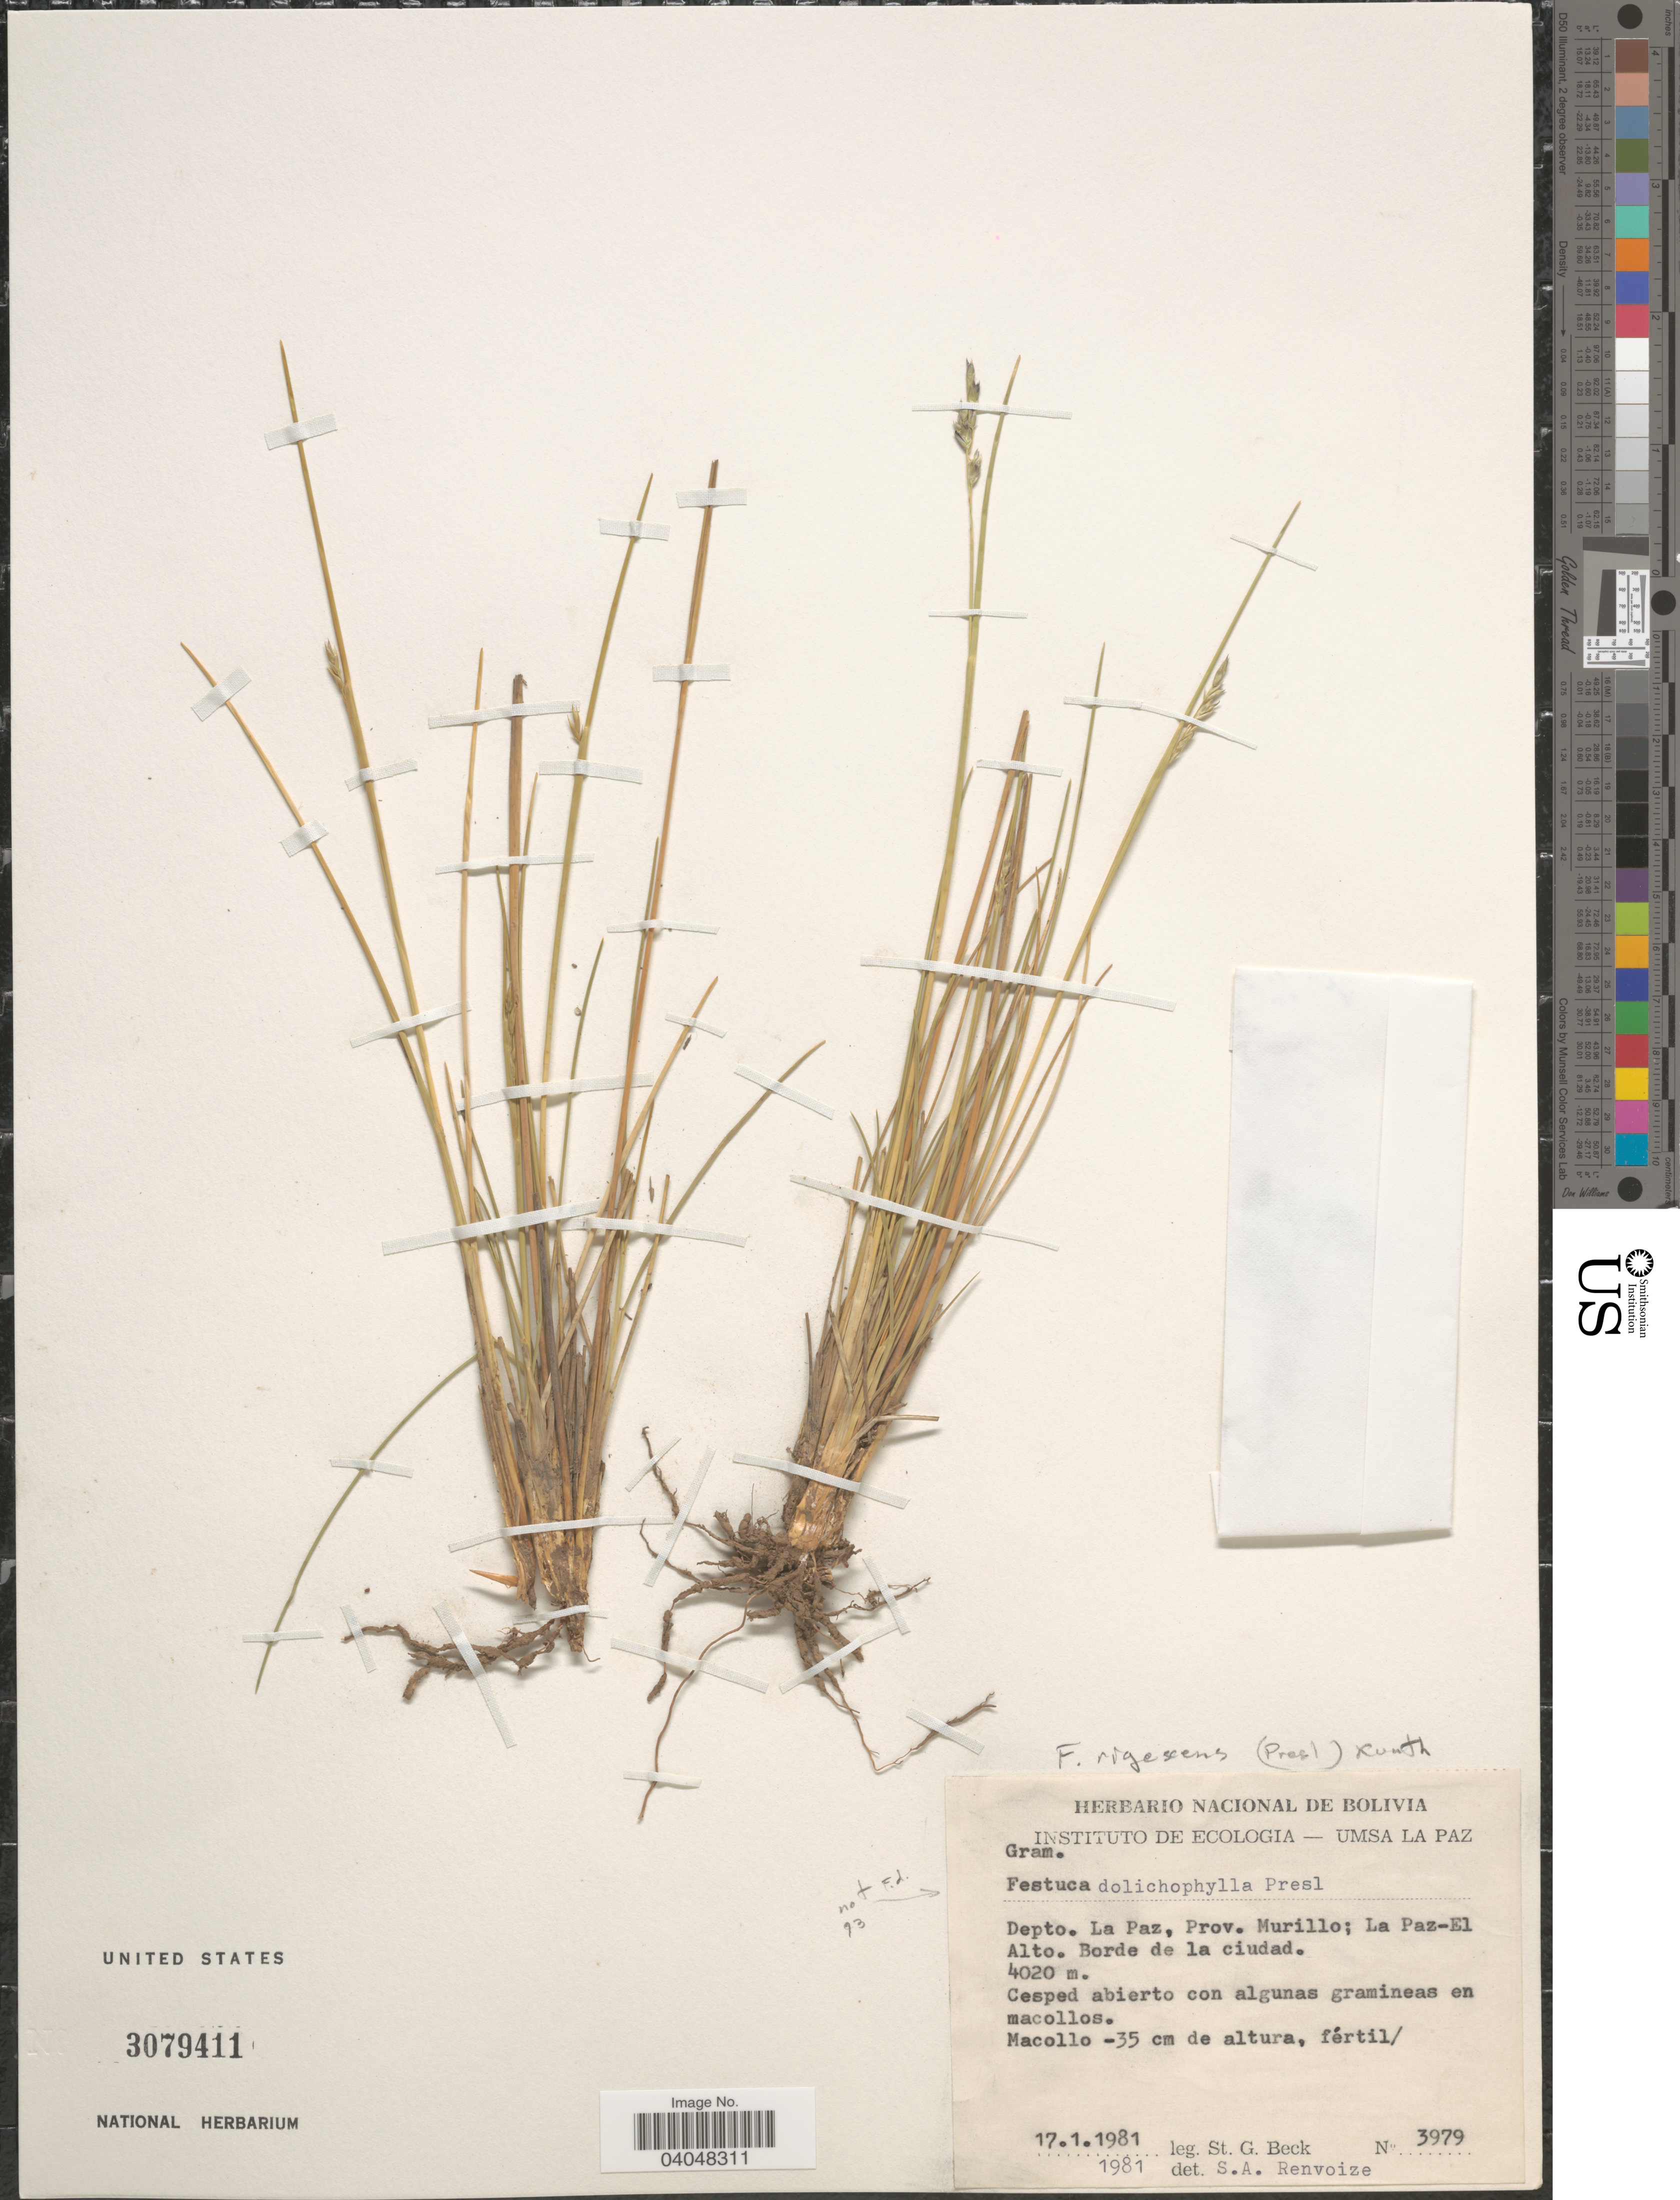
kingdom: Plantae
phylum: Tracheophyta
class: Liliopsida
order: Poales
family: Poaceae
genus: Festuca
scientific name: Festuca rigescens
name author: (J. Presl) Kunth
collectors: S. G. Beck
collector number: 3979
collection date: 1981-01-17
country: Bolivia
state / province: La Paz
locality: Depto. La Paz, Prov. Murillo; La Paz-El Alto. Borde de la ciudad.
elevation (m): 4020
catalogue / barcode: US 3079411